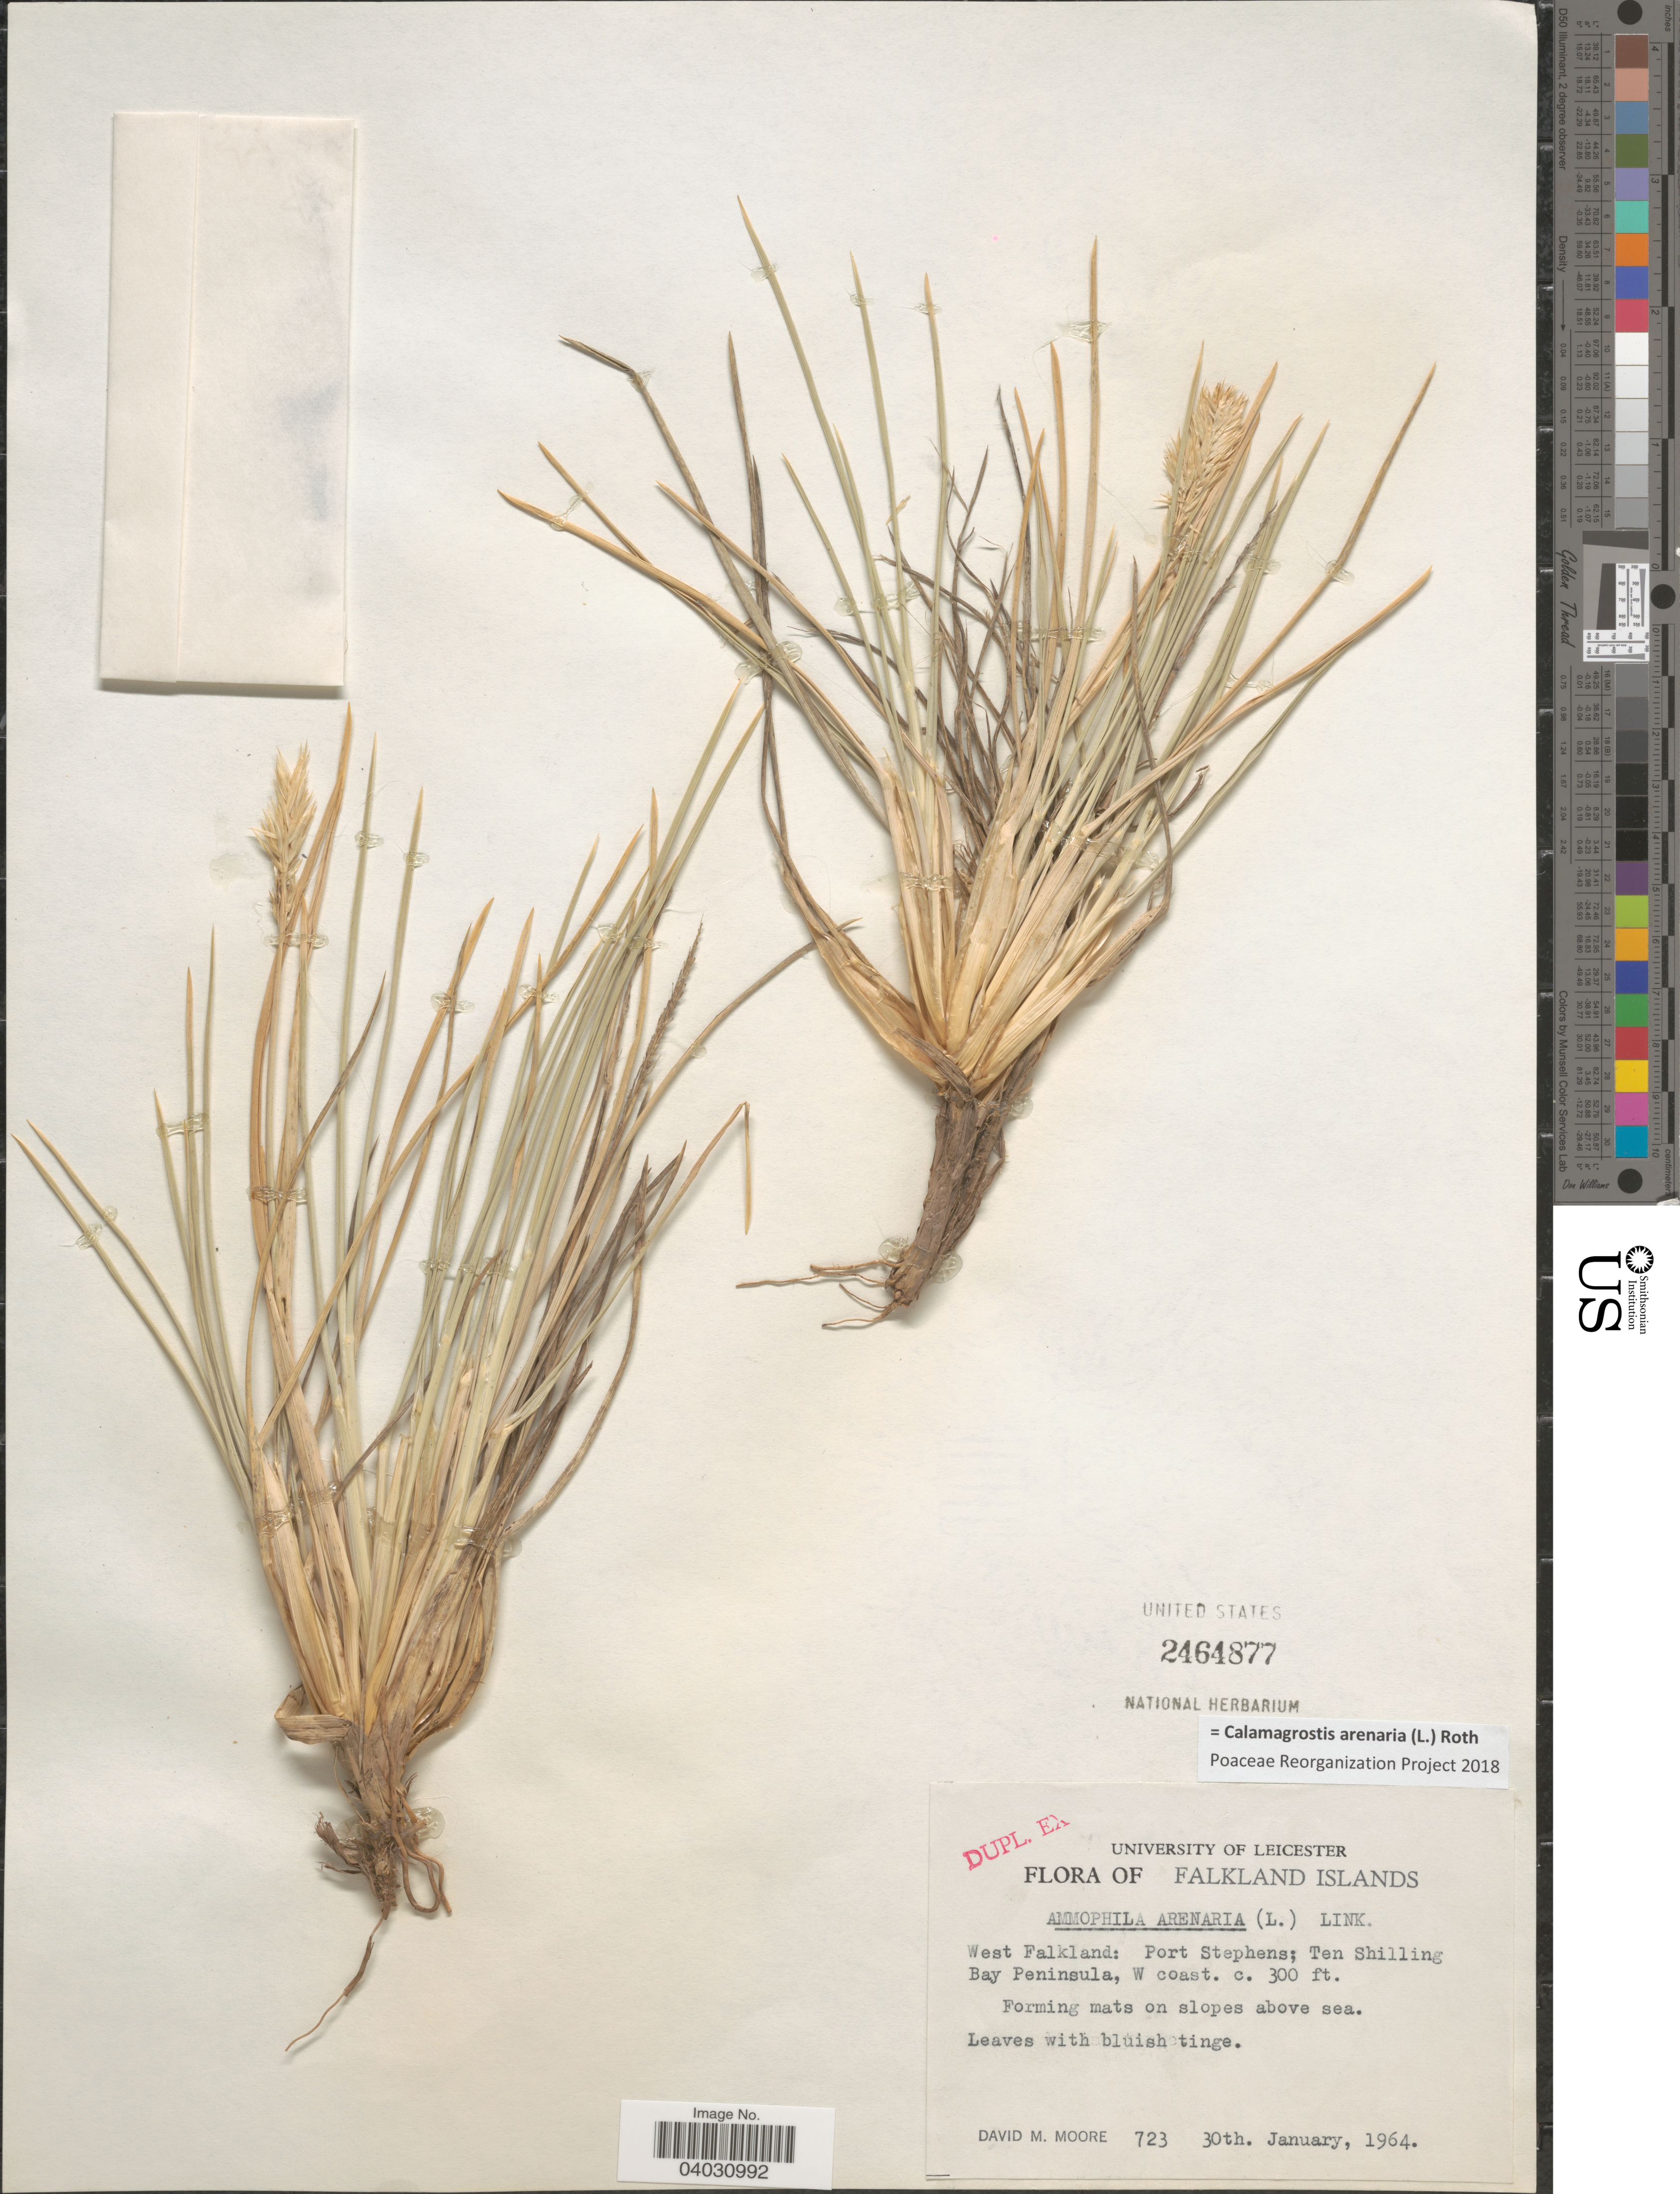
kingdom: Plantae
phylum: Tracheophyta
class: Liliopsida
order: Poales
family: Poaceae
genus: Calamagrostis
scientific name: Calamagrostis arenaria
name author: (L.) Roth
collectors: D. Moore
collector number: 723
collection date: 1964-01-30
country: Falkland Islands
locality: West Falkland: Port Stephens; Ten Shilling Bay Peninsula, W coast.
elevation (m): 91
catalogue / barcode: US 2464877